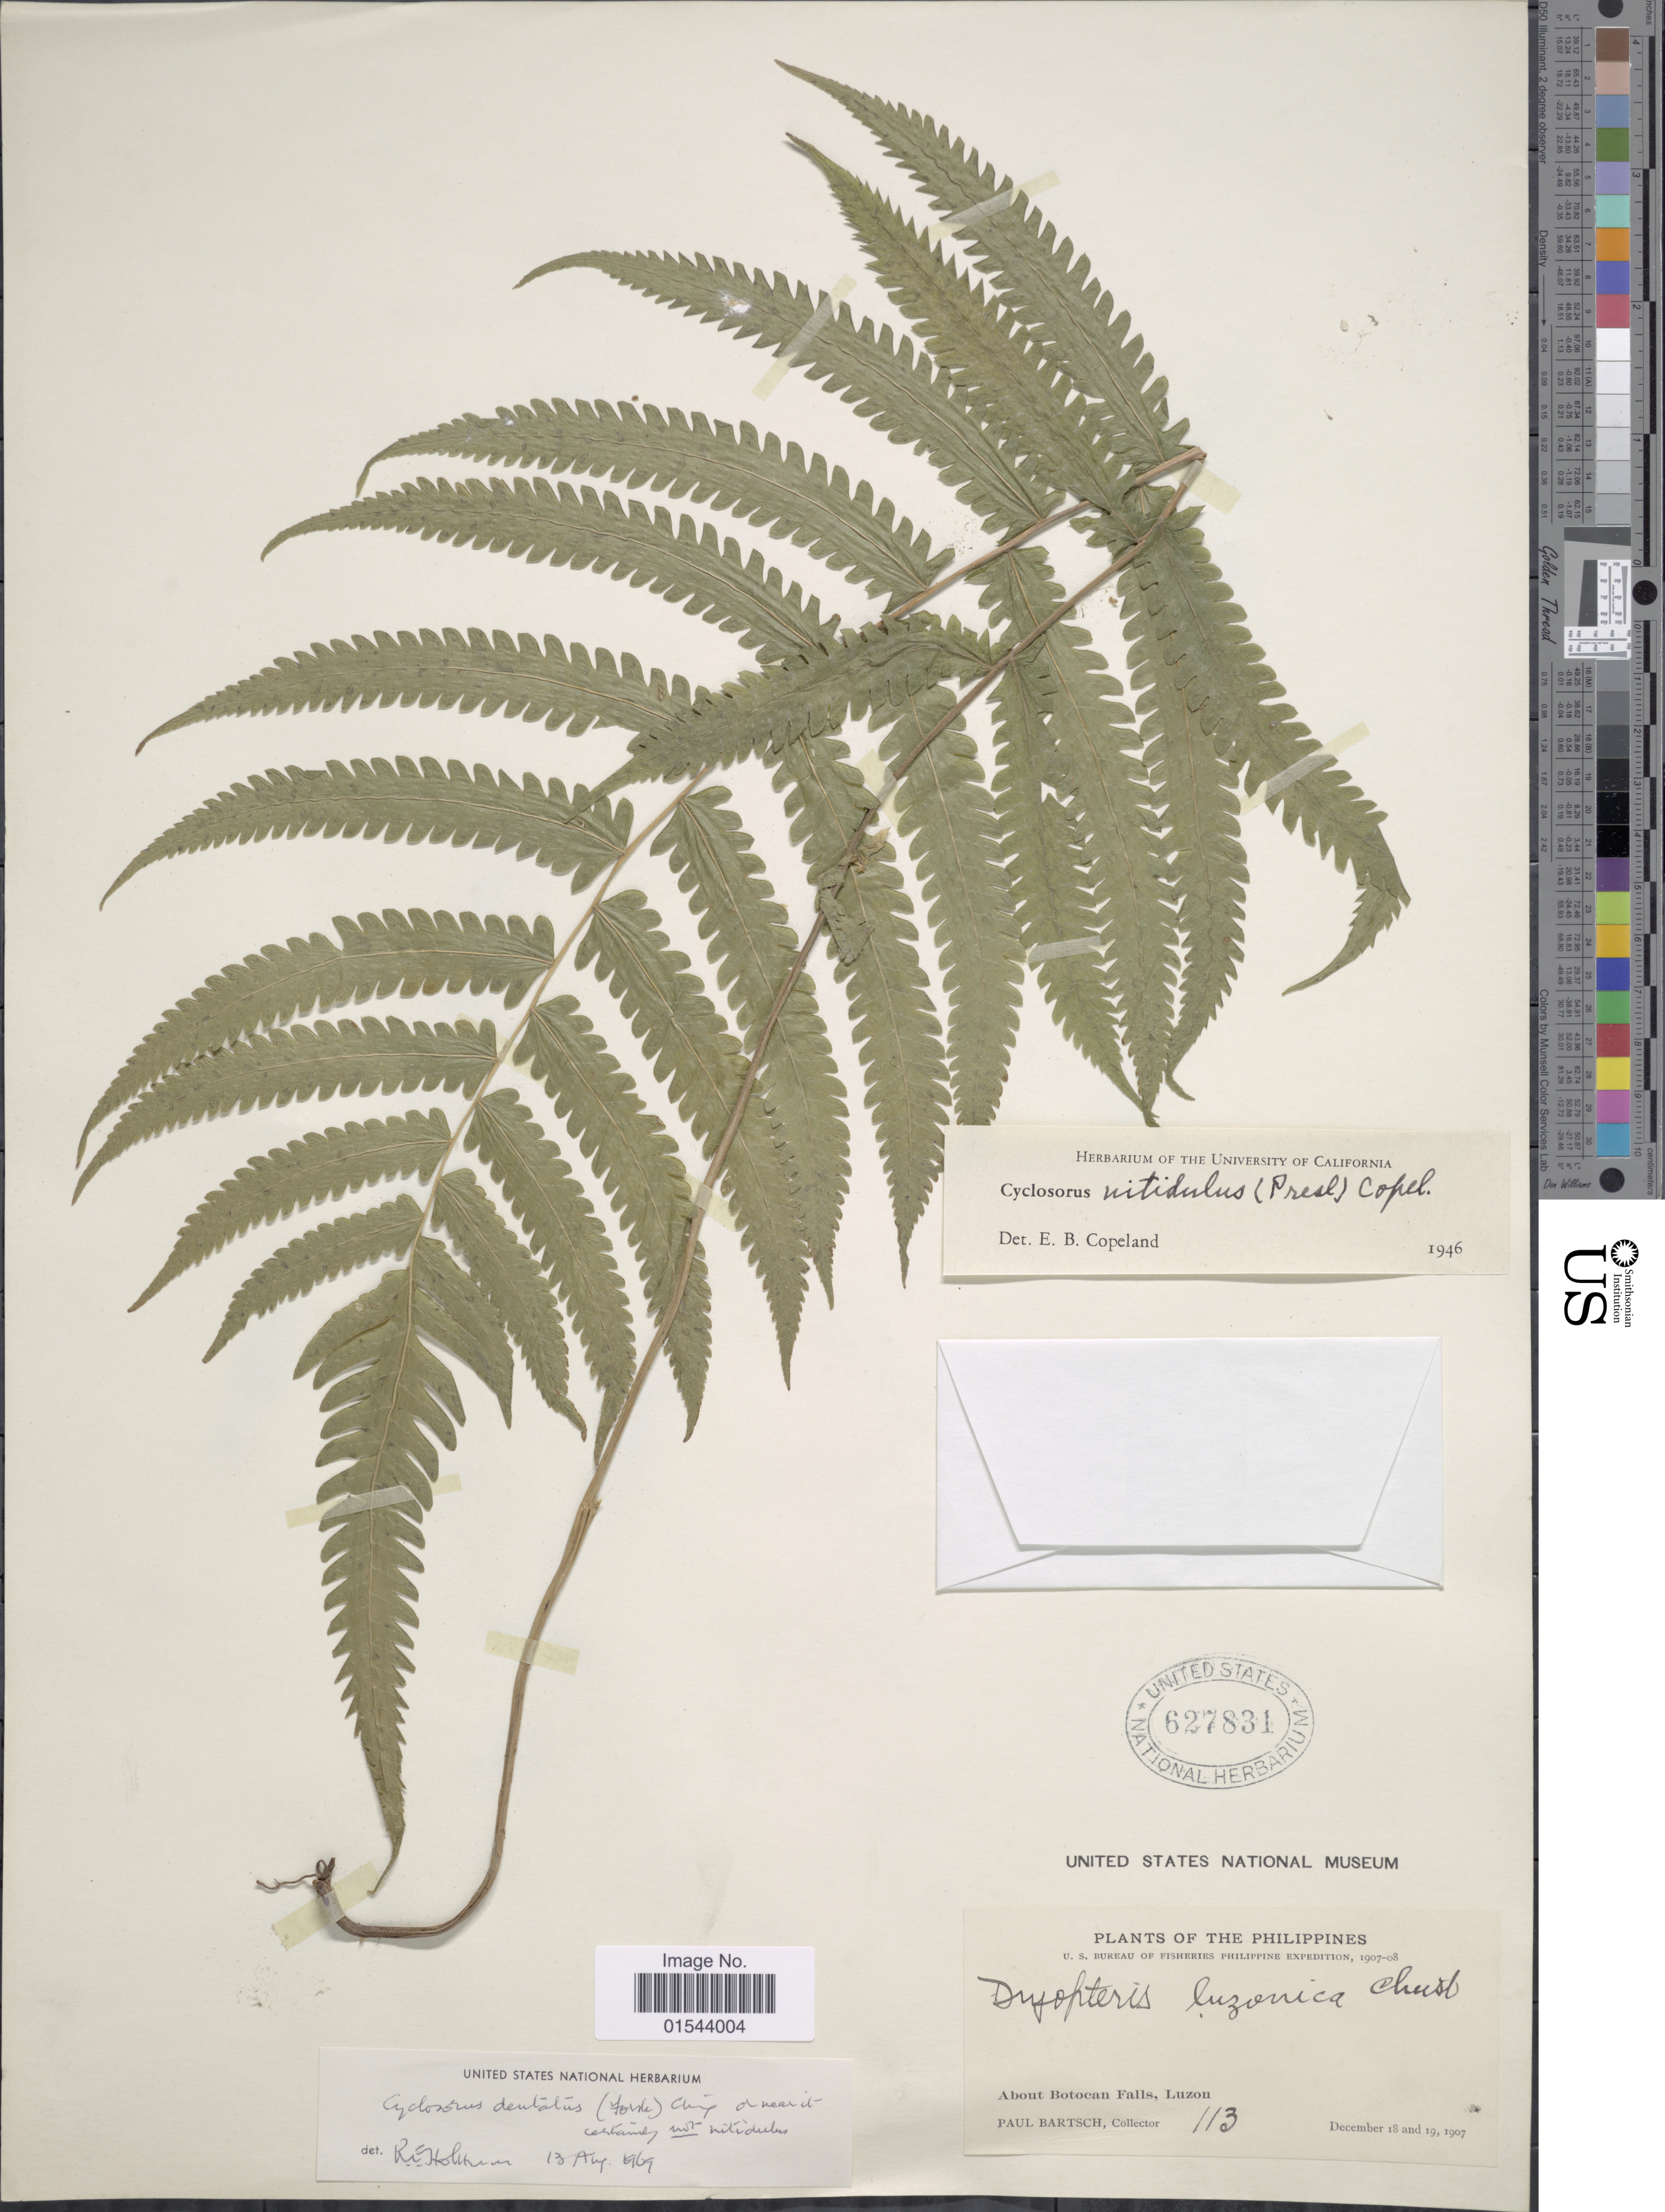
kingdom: Plantae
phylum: Tracheophyta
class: Polypodiopsida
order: Polypodiales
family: Thelypteridaceae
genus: Christella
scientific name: Christella dentata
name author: (Forssk.) Brownsey & Jermy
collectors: P. Bartsch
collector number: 113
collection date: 1907-12-18/1907-12-19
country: Philippines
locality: About Botocan Falls, Luzon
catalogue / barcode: US 627831